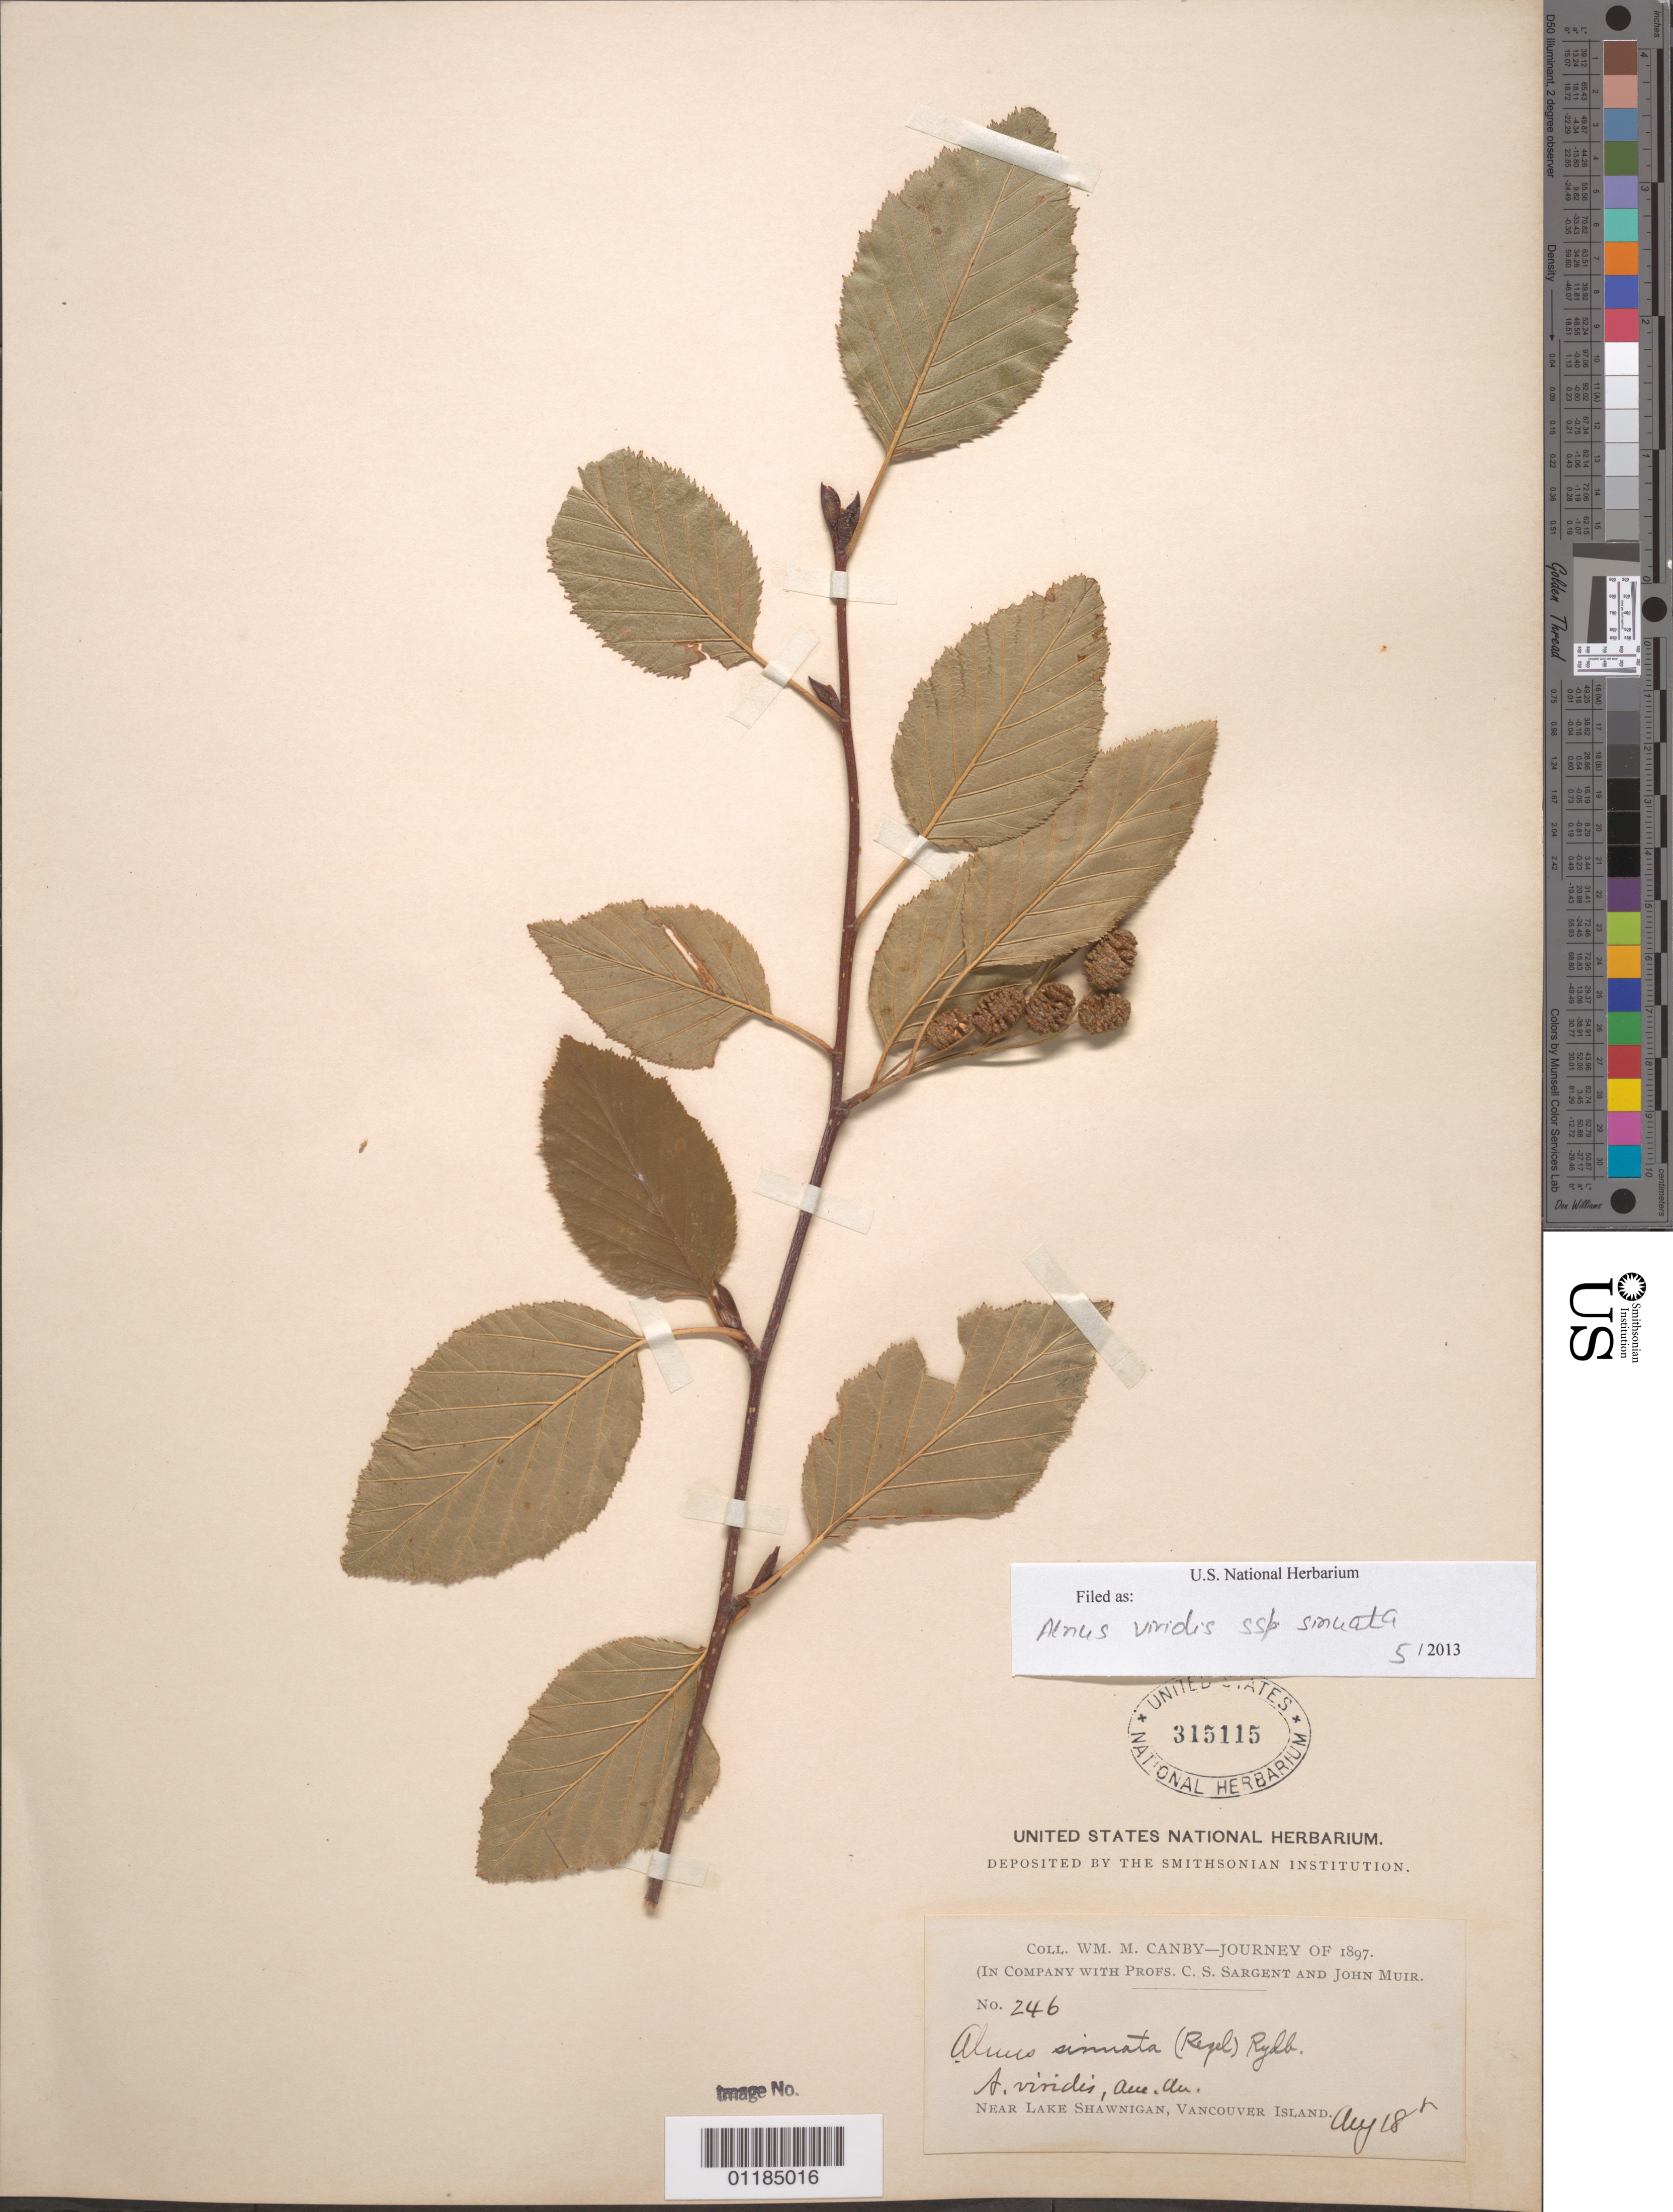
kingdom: Plantae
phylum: Tracheophyta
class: Magnoliopsida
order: Fagales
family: Betulaceae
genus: Alnus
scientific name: Alnus viridis subsp. sinuata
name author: Regel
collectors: W. M. Canby, C. S. Sargent & J. Muir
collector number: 246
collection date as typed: Aug 18 1897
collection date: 1897-08-18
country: Canada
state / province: British Columbia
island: Vancouver Island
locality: Lake Shawnigan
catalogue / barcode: US 315115